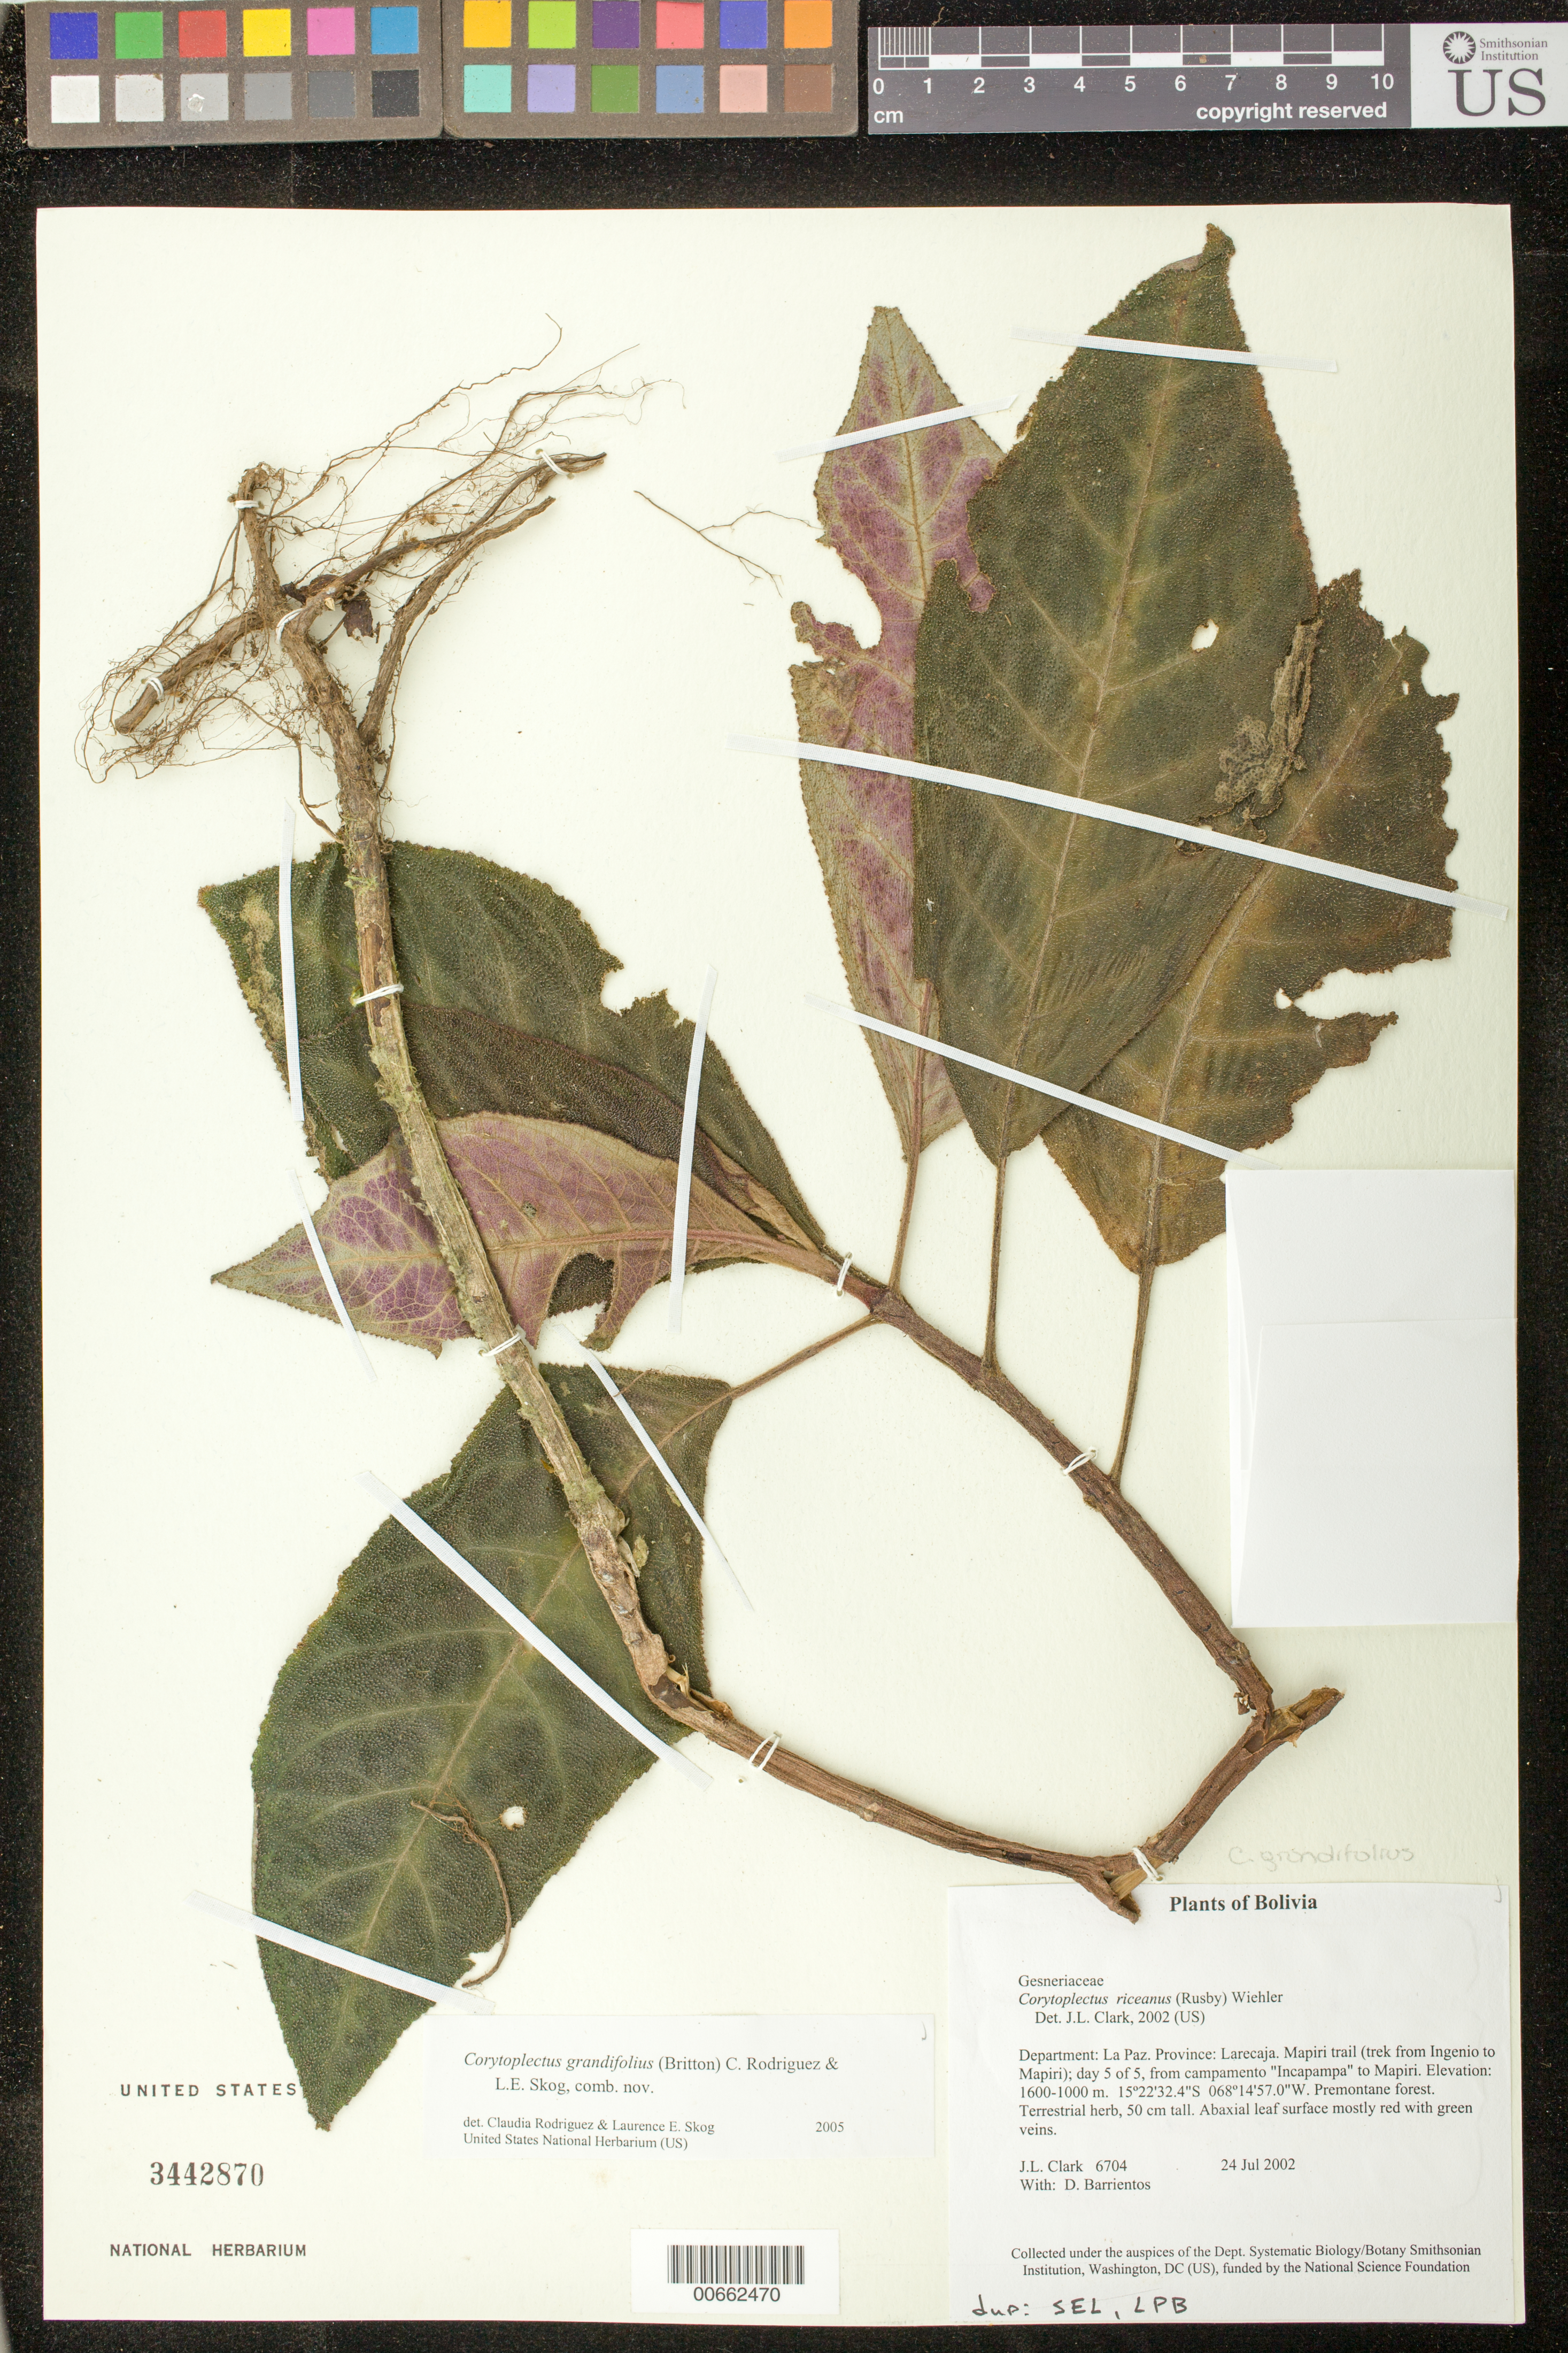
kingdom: Plantae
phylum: Tracheophyta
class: Magnoliopsida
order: Lamiales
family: Gesneriaceae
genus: Corytoplectus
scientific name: Corytoplectus grandifolius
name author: (Britton ex Rusby) Rodr.-Flores & L.E. Skog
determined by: Rodríguez-Flores, C. I.; Skog, L. E.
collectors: J. L. Clark & D. Barrientos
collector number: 6704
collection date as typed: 24 Jul 2002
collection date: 2002-07-24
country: Bolivia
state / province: La Paz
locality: Larecaja, Mapiri trail (trek from Ingenio to Mapiri); day 5 of 5, from campamento "Incapampa" to Mapiri.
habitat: Premontane forest.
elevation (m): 1600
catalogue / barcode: US 3442870